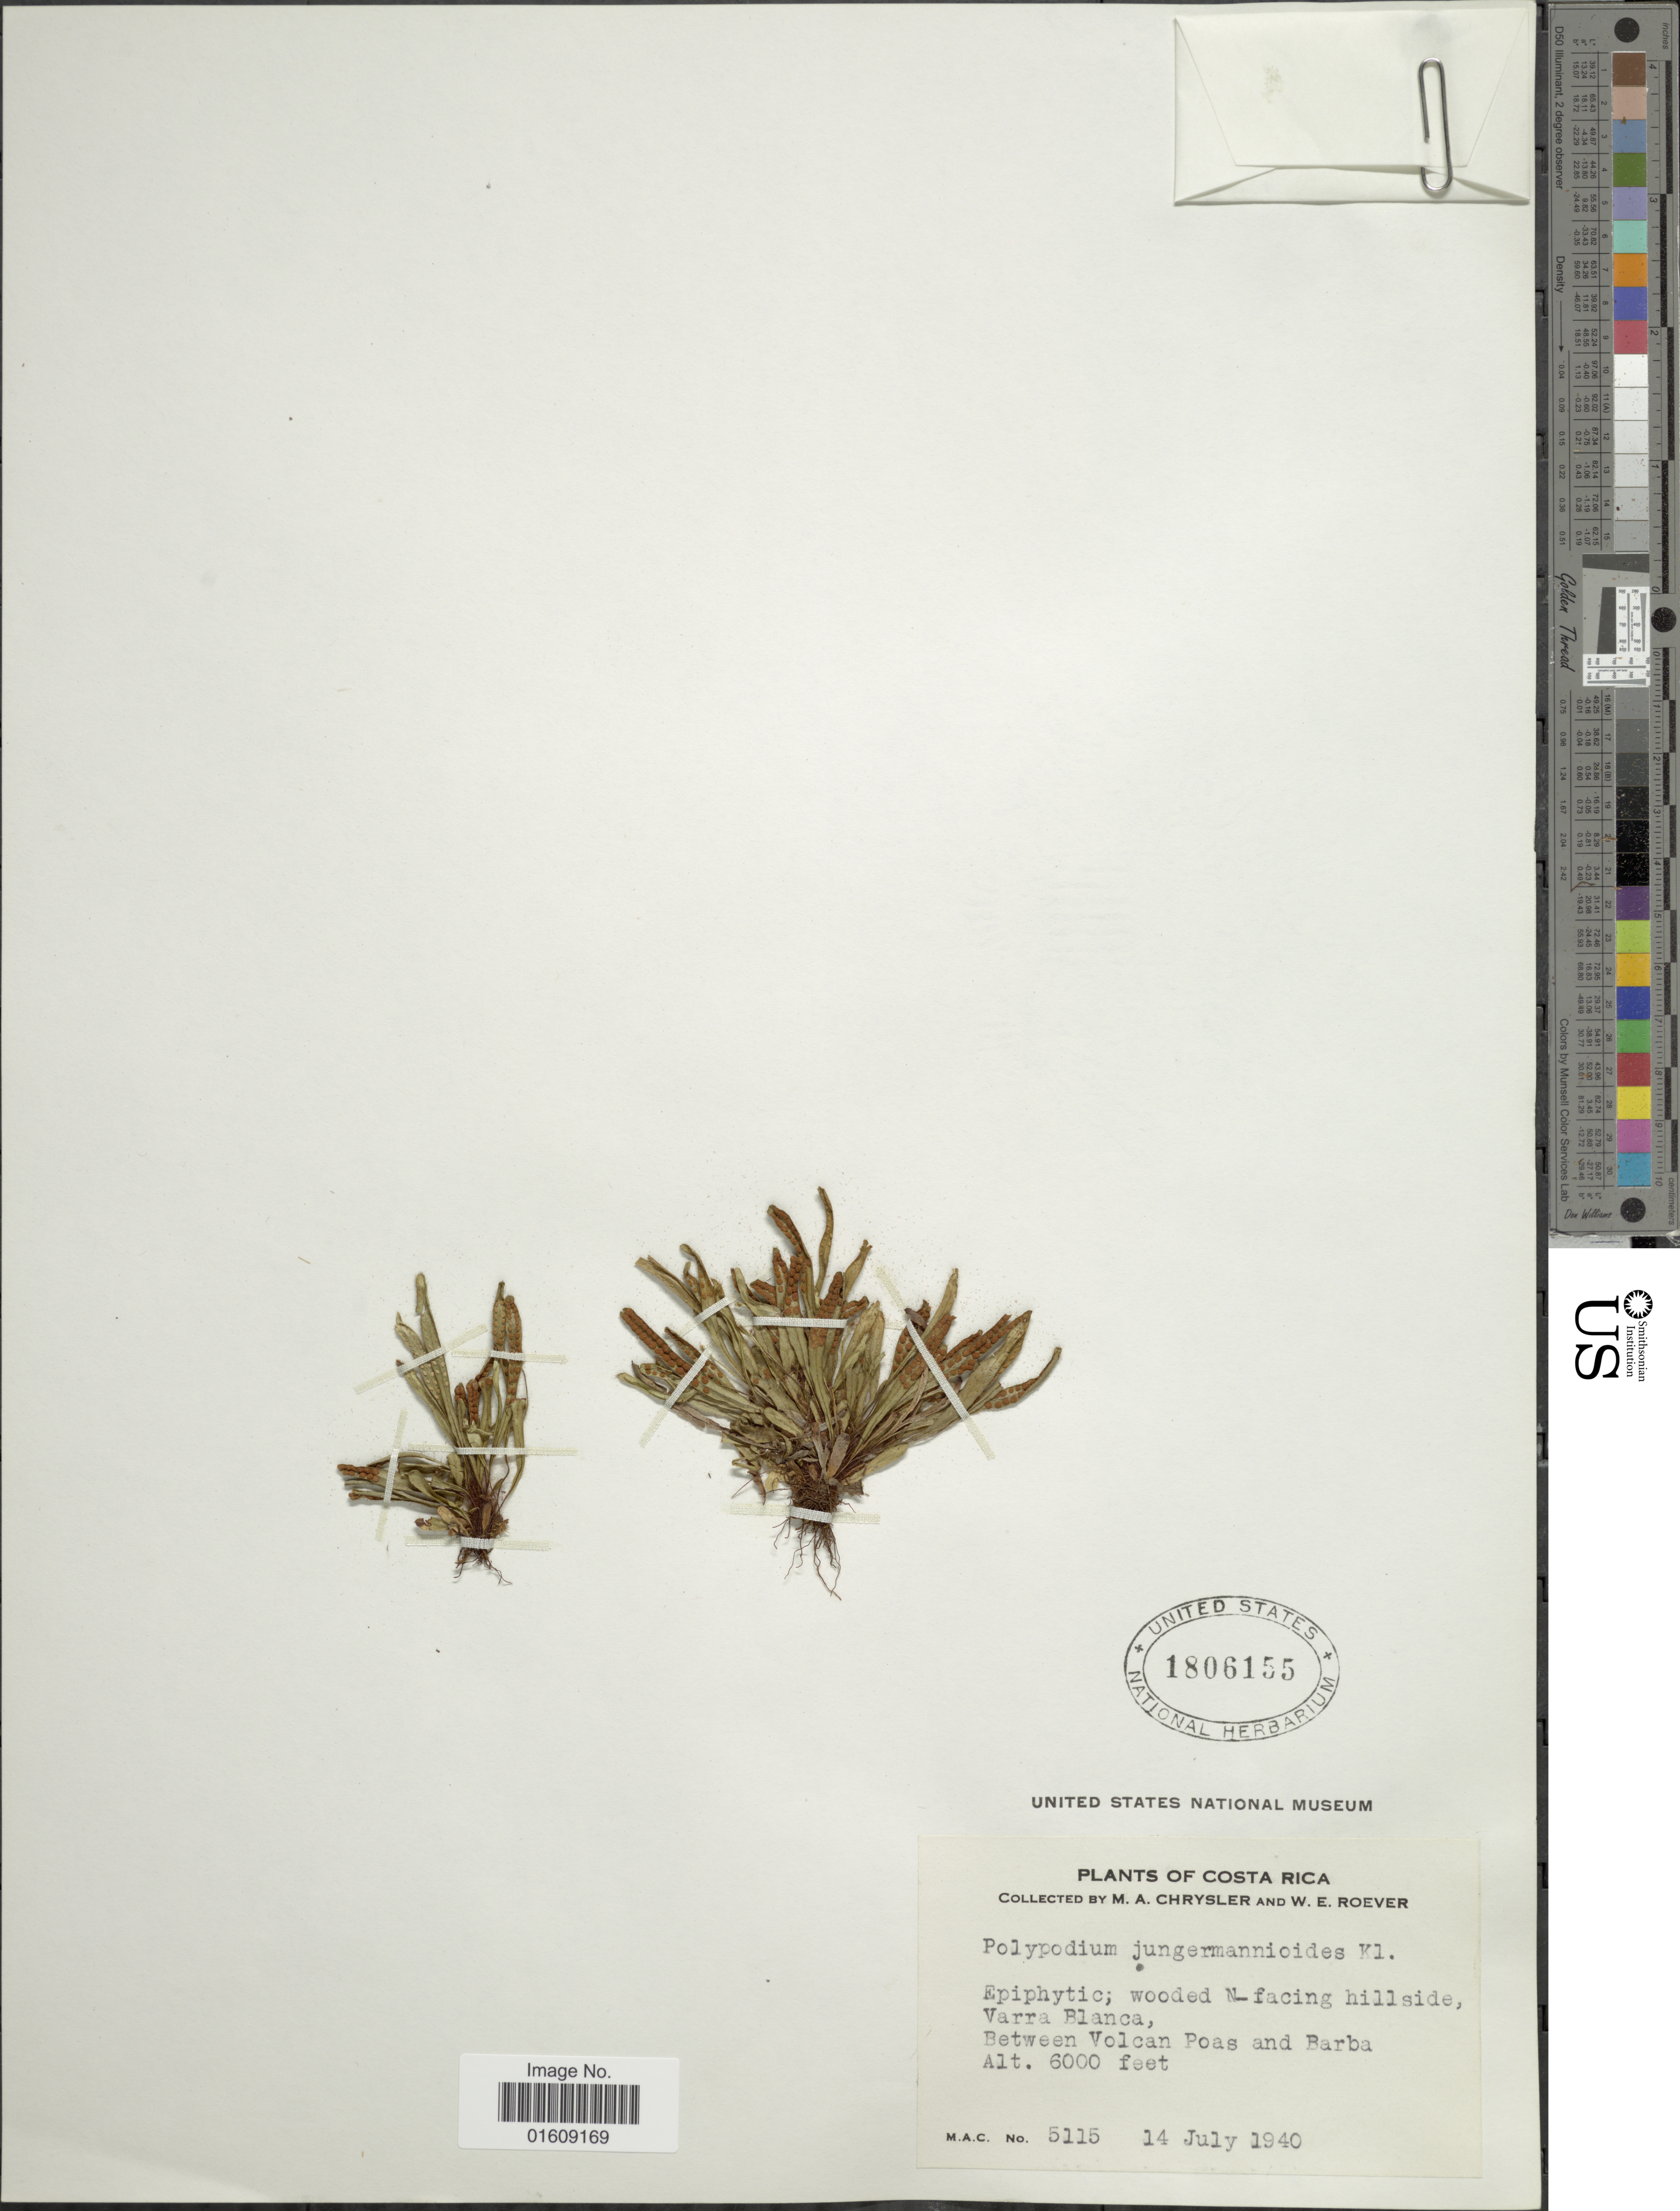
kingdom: Plantae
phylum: Tracheophyta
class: Polypodiopsida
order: Polypodiales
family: Polypodiaceae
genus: Ceradenia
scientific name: Ceradenia jungermannioides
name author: (Klotzsch) L.E. Bishop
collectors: M. A. Chrysler & W. Roever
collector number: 5115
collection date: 1940-07-14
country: Costa Rica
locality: Costa Rica, Varra Blanca, between Volcan Poas and Barba.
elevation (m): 1829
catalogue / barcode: US 1806155